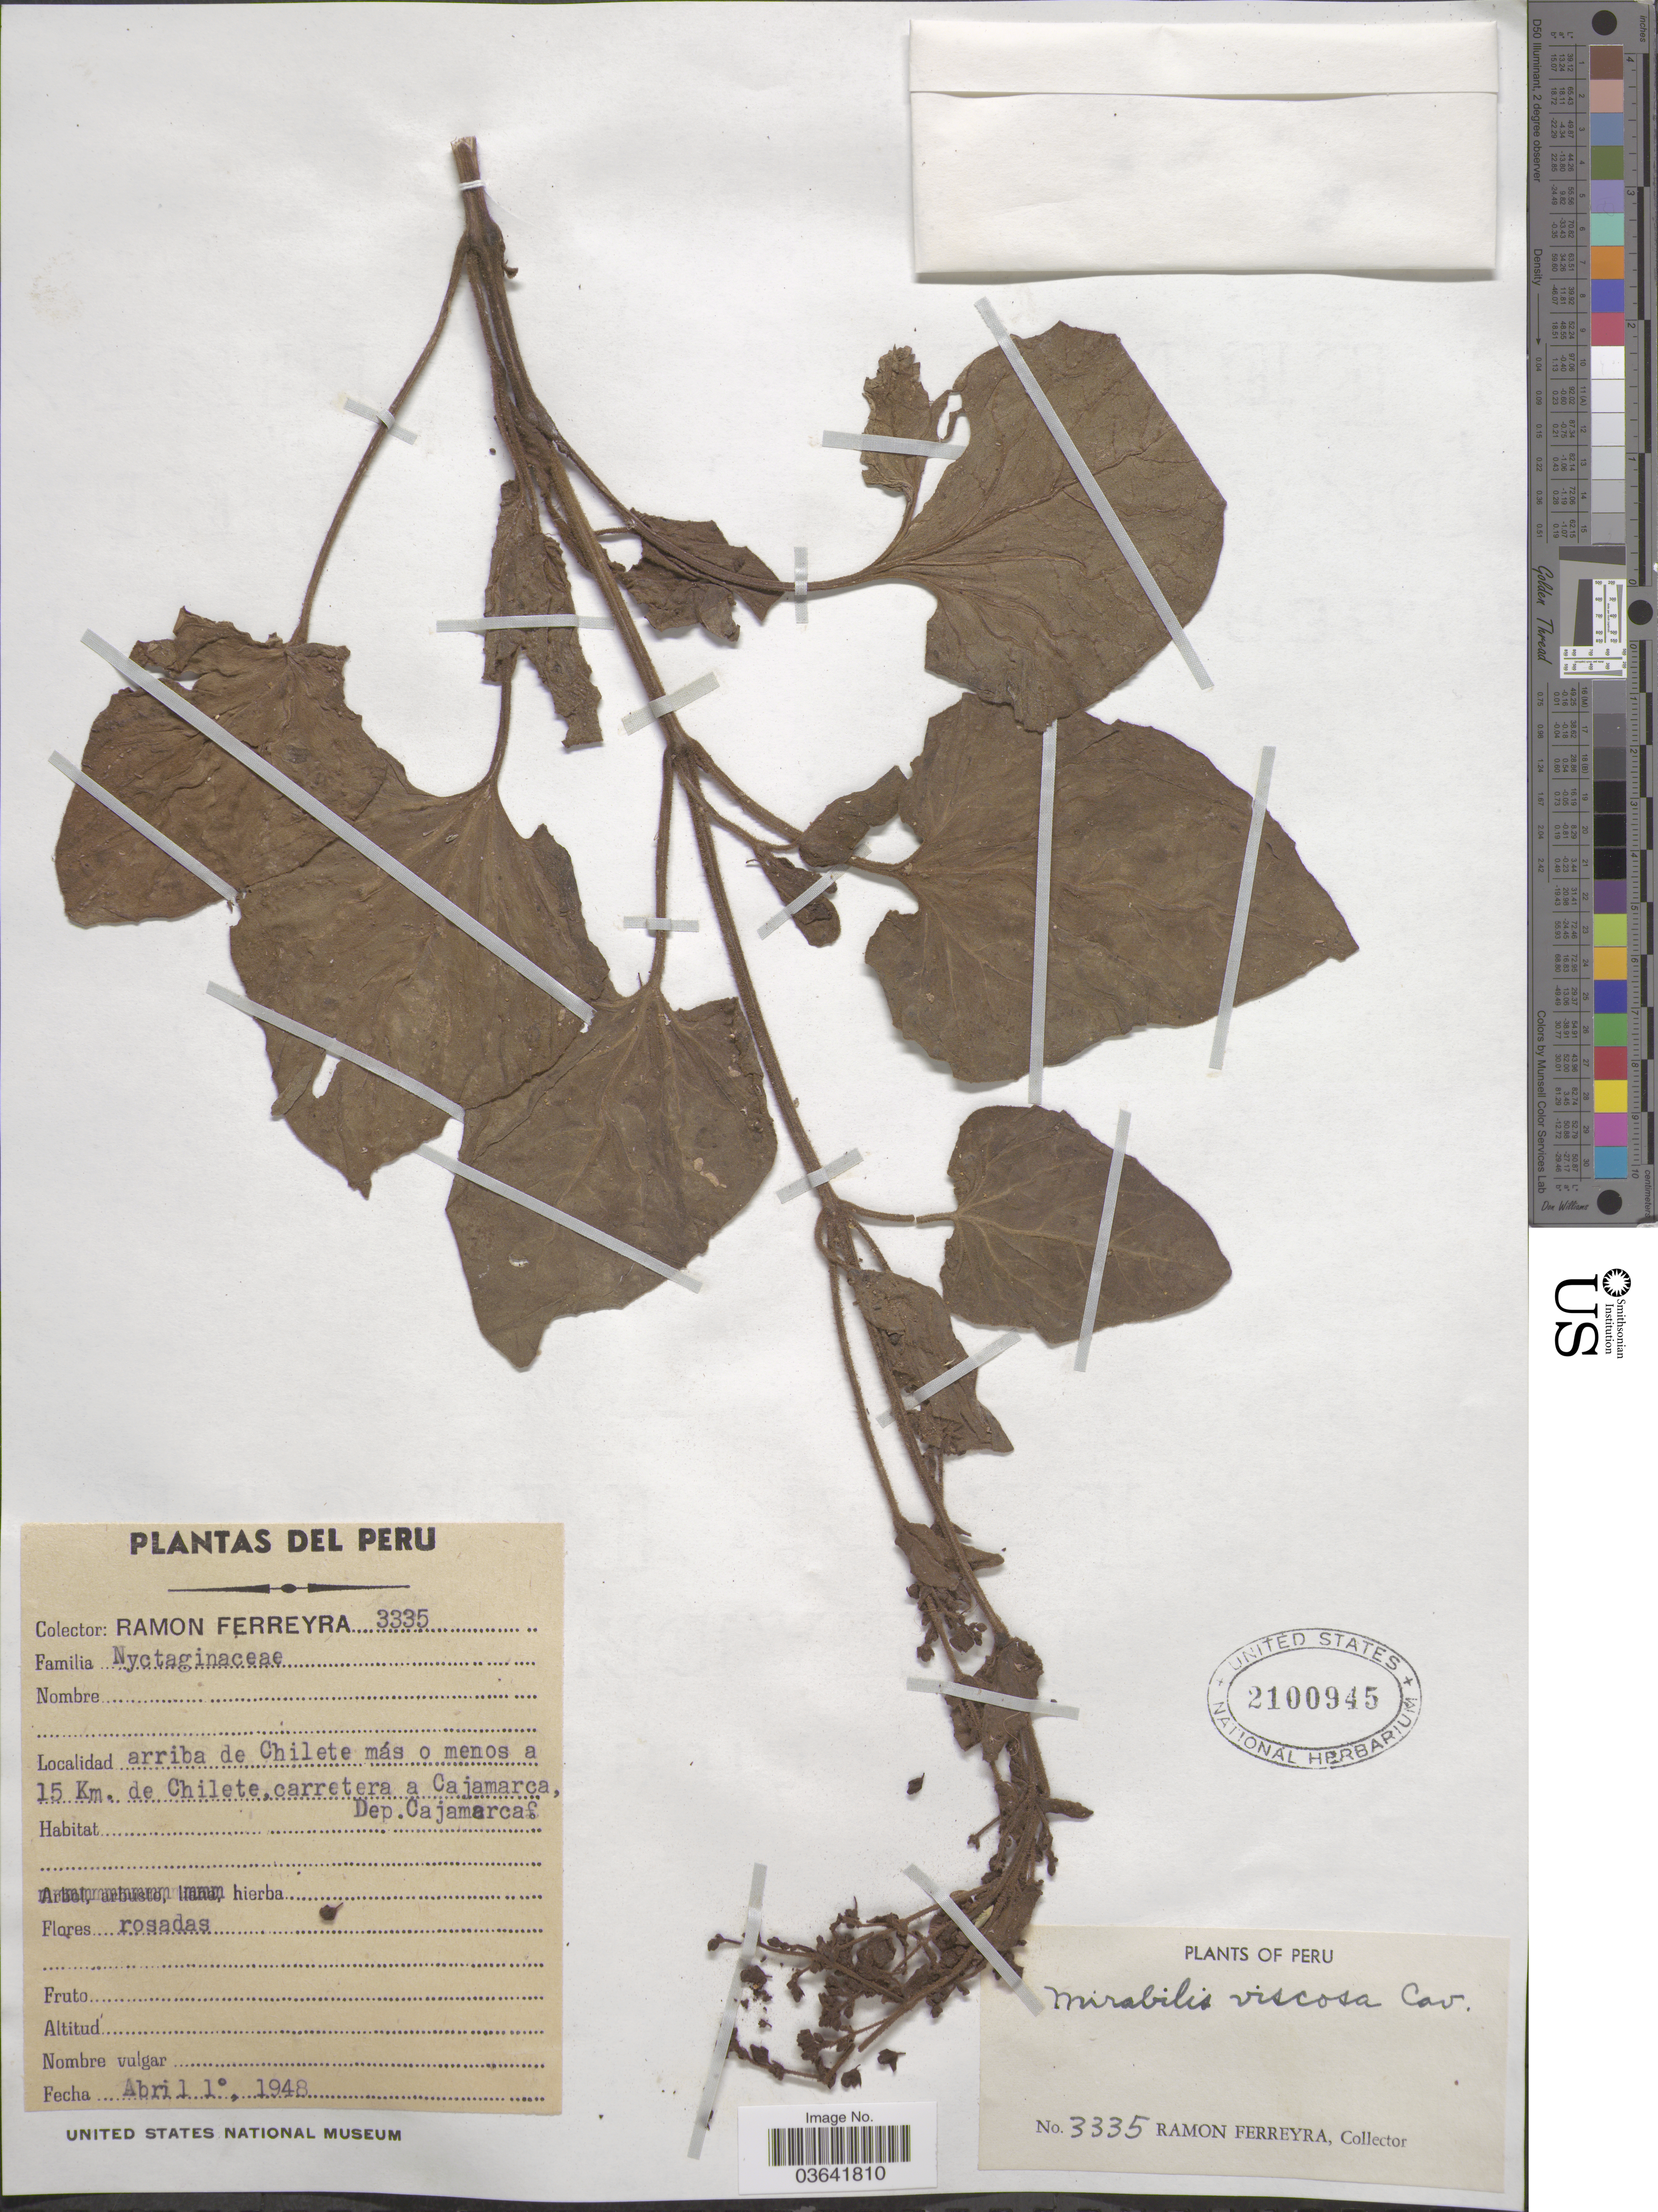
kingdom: Plantae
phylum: Tracheophyta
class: Magnoliopsida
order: Caryophyllales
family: Nyctaginaceae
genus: Mirabilis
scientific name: Mirabilis viscosa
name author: Cav.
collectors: R. A. Ferreyra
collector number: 3335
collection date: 1948-04-01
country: Peru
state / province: Cajamarca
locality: Arriba de Chilete más o menos a 15 Km. de Chilete, carretera a Cajamarca, Dep. Cajamarca.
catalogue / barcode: US 2100945